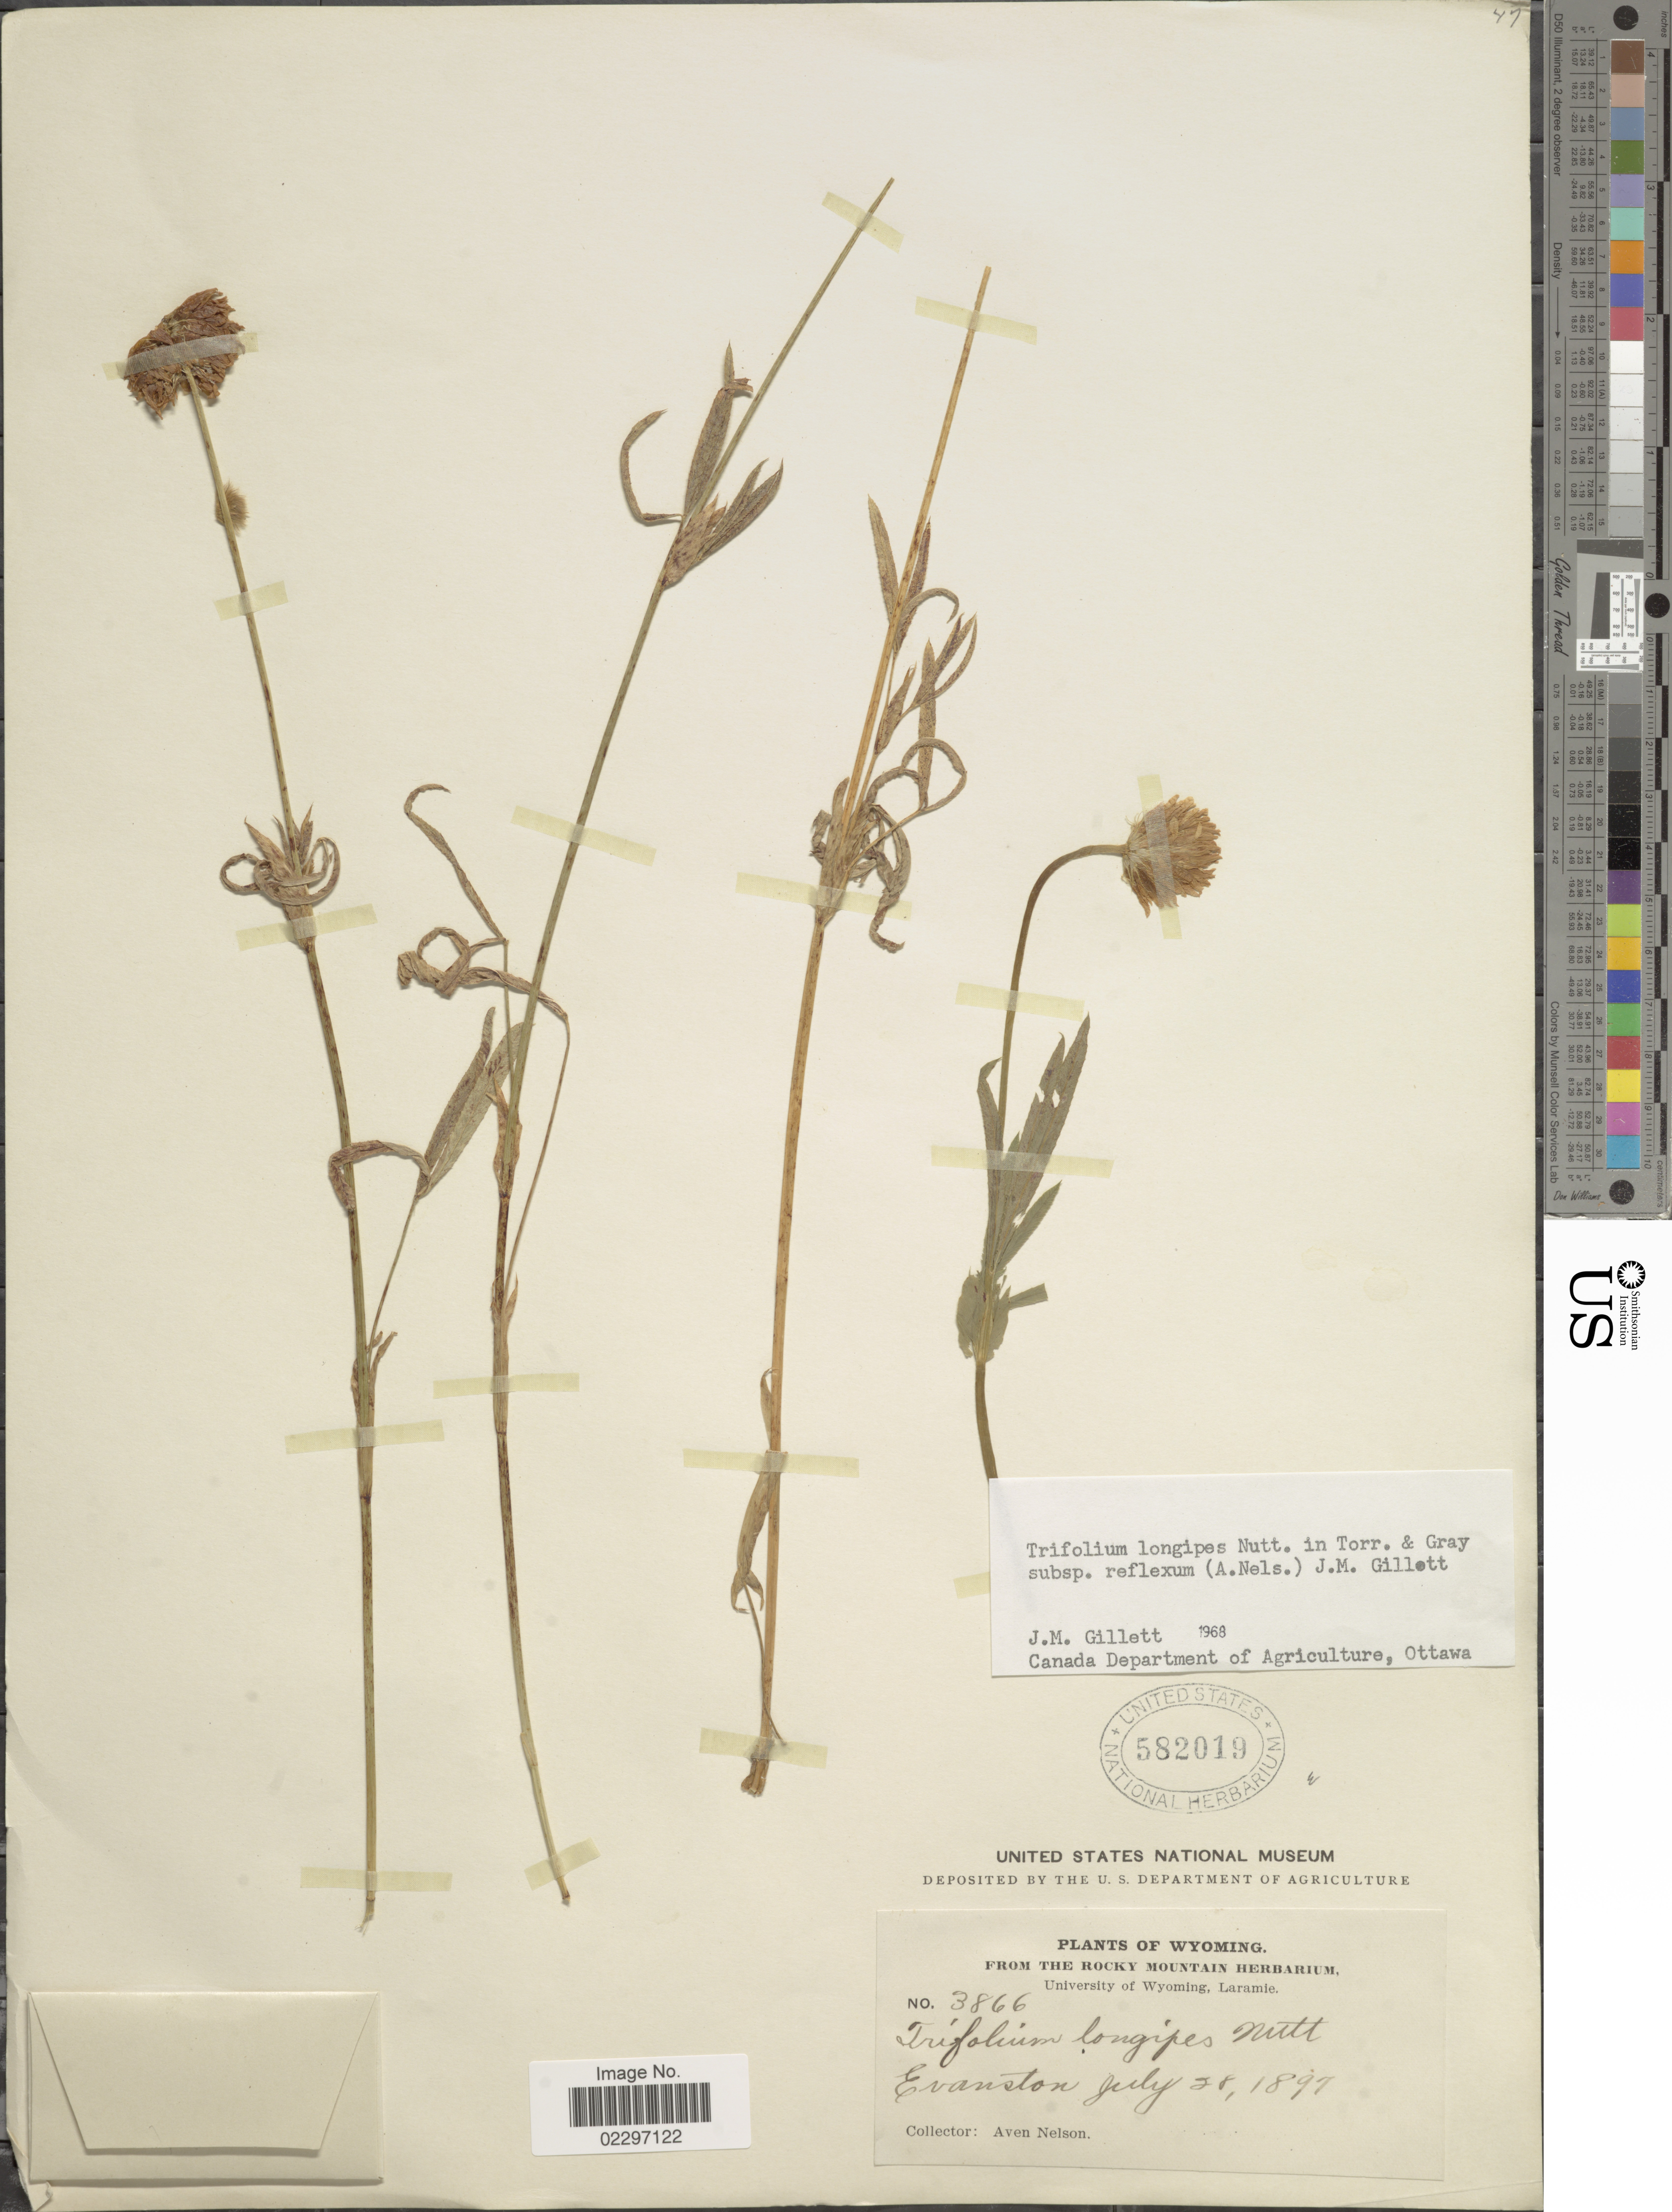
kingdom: Plantae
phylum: Tracheophyta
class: Magnoliopsida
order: Fabales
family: Fabaceae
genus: Trifolium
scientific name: Trifolium longipes subsp. reflexum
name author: (A. Nelson) J.M. Gillet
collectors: A. Nelson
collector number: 3866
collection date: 1897-07-28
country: United States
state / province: Wyoming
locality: Evanston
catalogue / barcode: US 582019